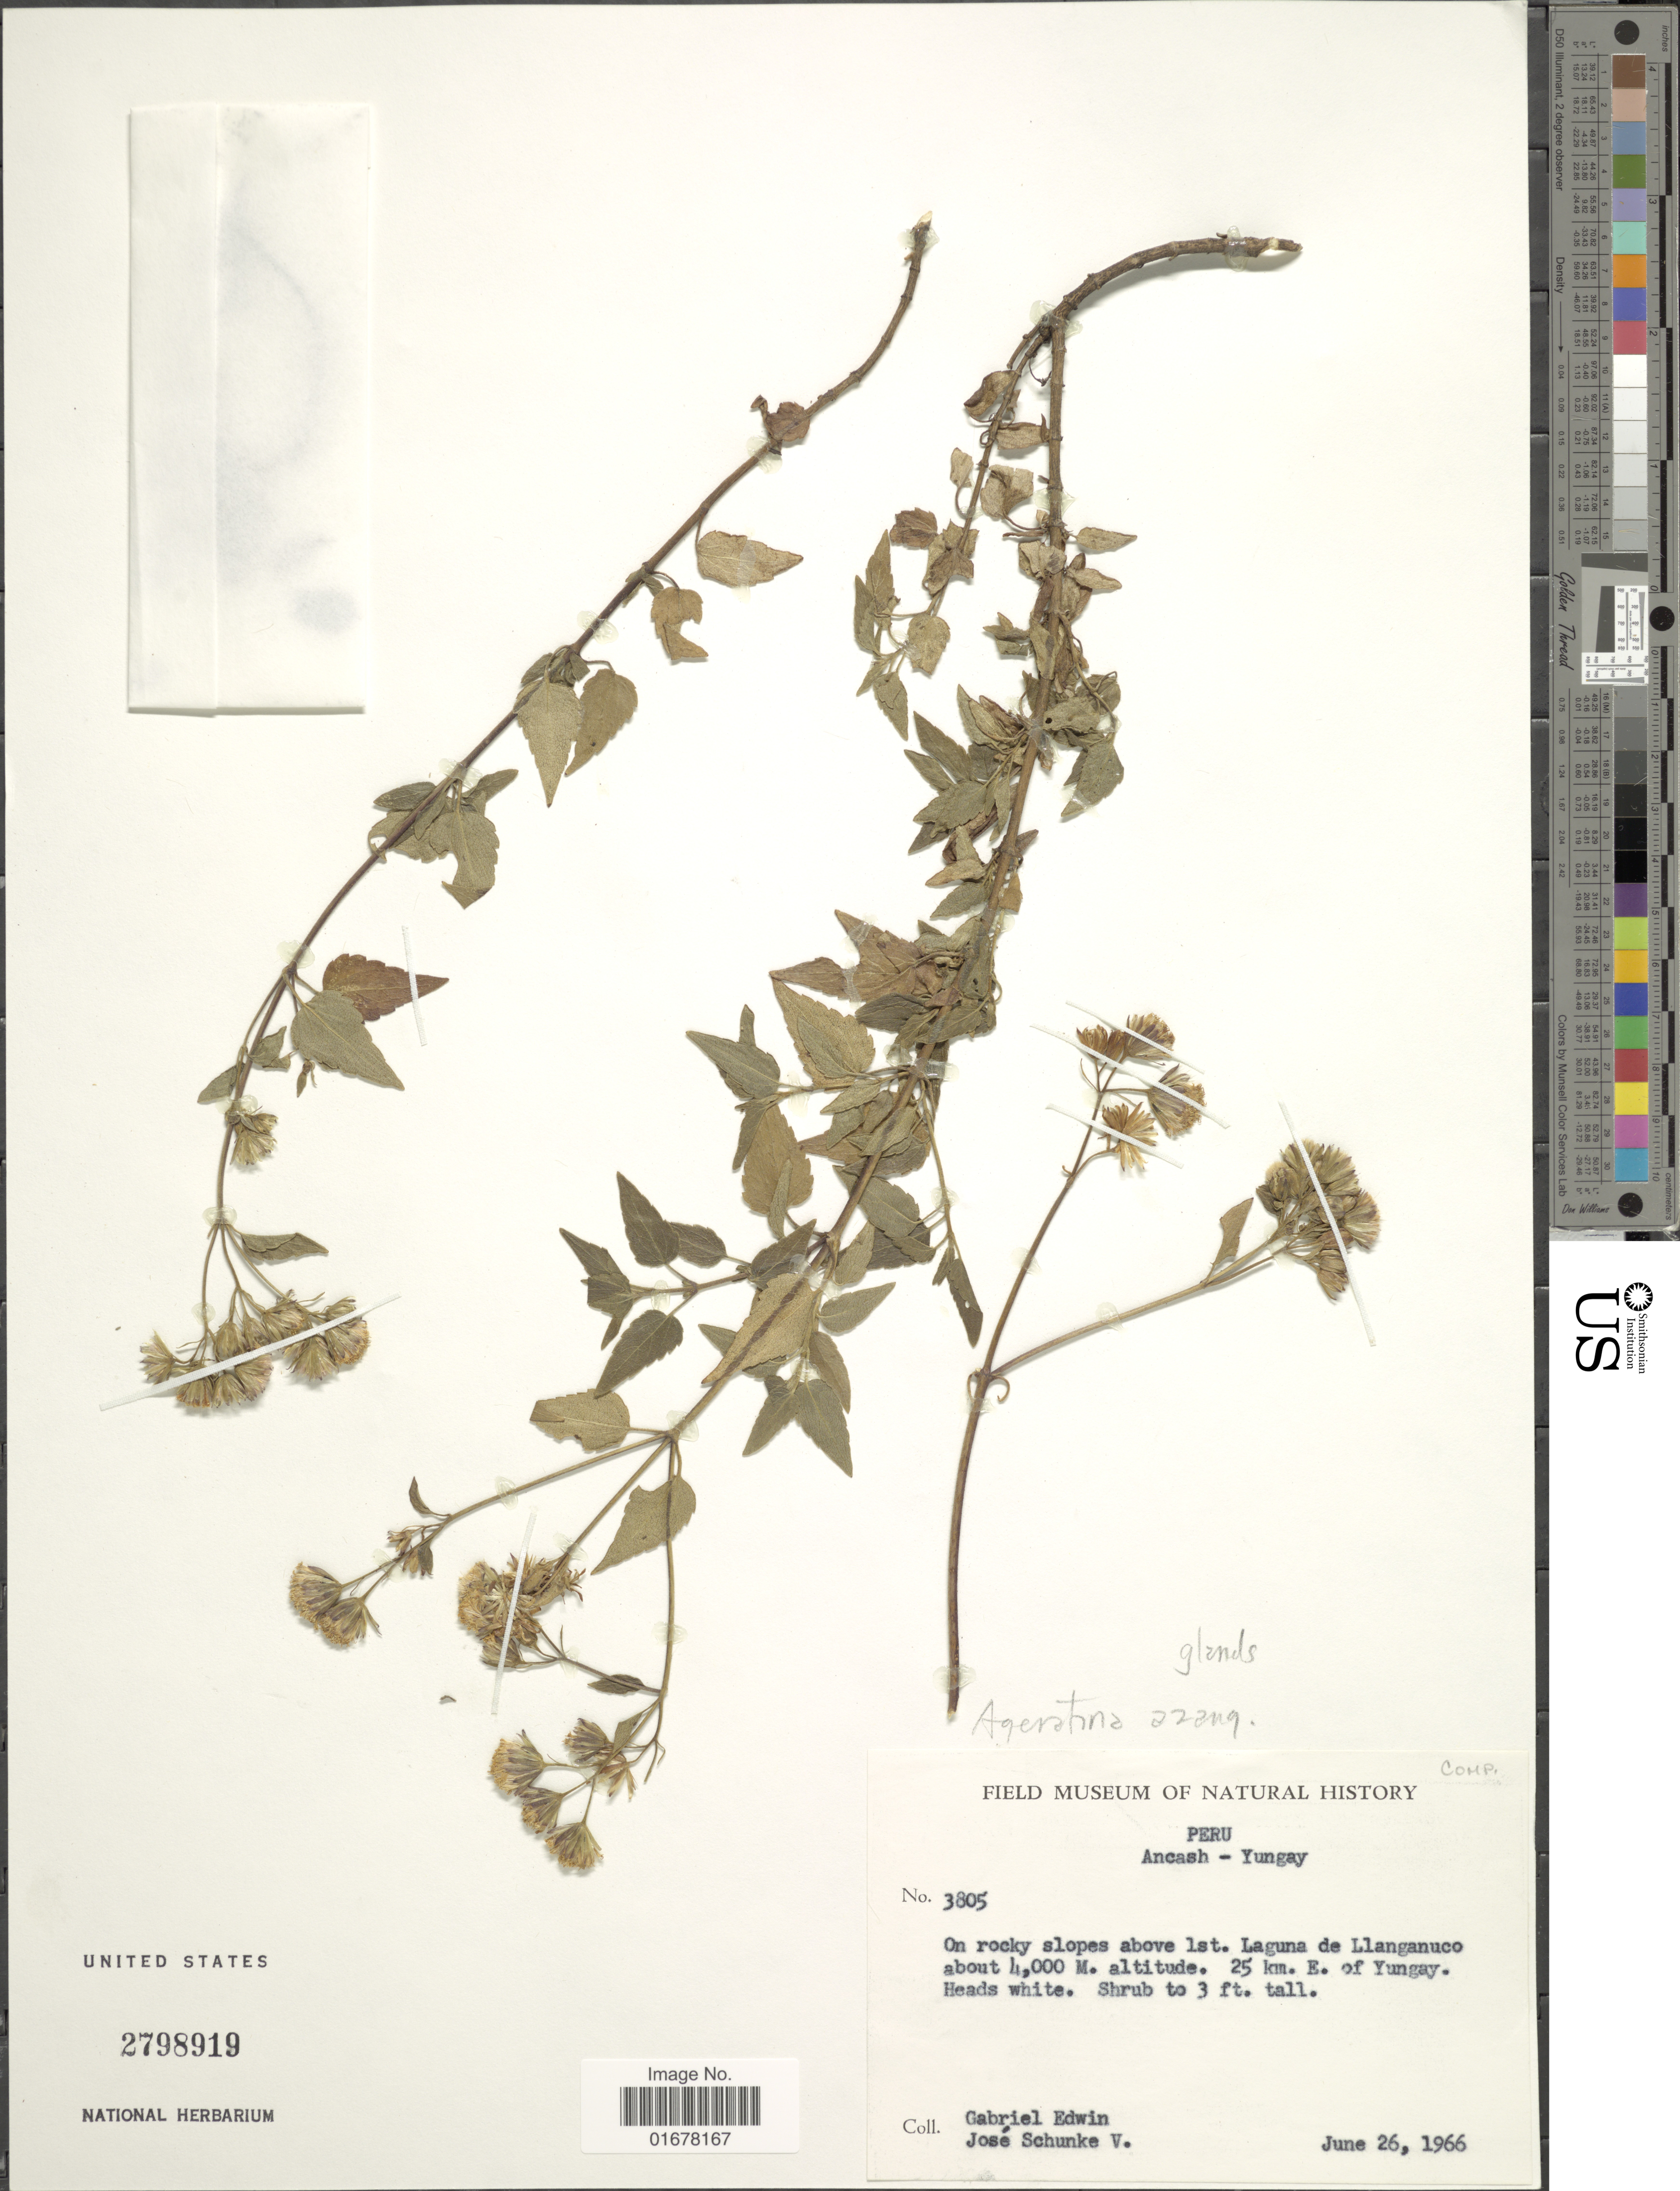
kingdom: Plantae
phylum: Tracheophyta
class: Magnoliopsida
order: Asterales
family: Asteraceae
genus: Ageratina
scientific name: Ageratina azangaroensis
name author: (Sch. Bip. ex Wedd.) R.M. King & H. Rob.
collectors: G. Edwin & J. Schunke Vigo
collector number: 3805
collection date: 1966-06-26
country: Peru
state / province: Ancash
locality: Ancash - Yungay, Laguna de Llanganuco, 25 km. E. of Yungay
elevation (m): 4000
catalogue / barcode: US 2798919